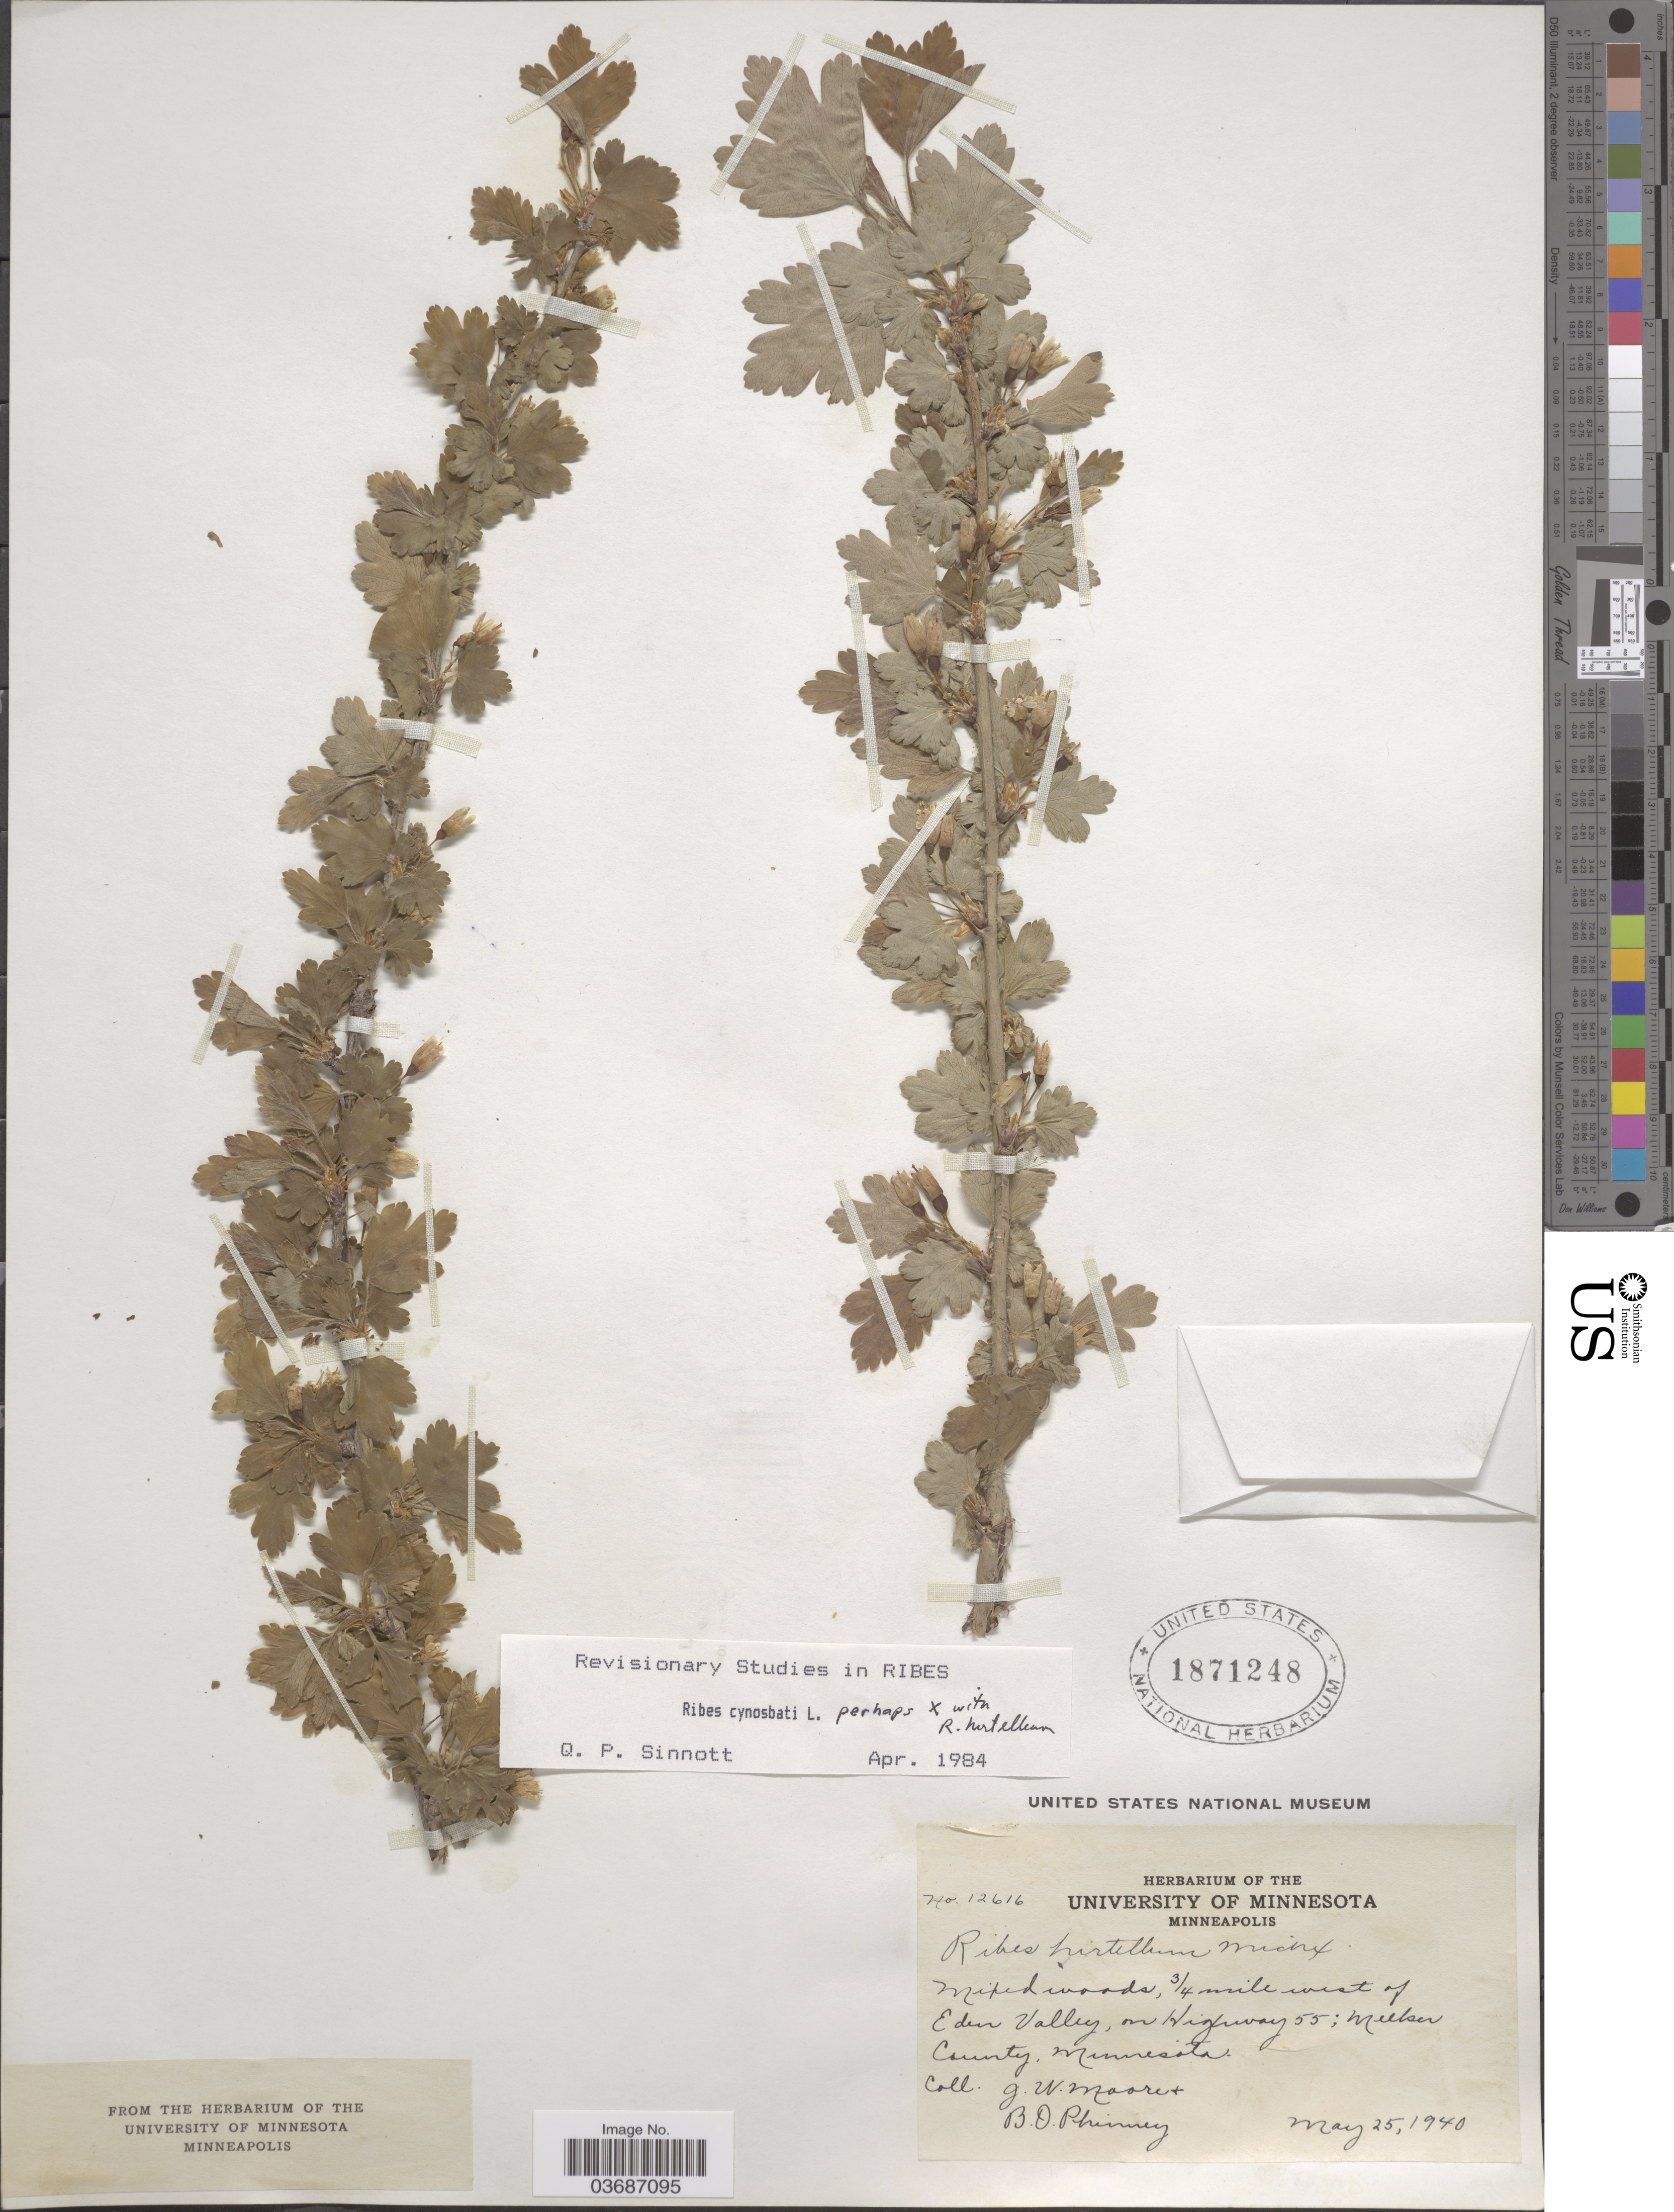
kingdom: Plantae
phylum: Tracheophyta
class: Magnoliopsida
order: Saxifragales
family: Grossulariaceae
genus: Ribes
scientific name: Ribes cynosbati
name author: L.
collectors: J. Moore & B. Phinney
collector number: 12616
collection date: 1940-05-25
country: United States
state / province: Minnesota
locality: Mixed woods, ¾ mile west of Eden Valley, on Highway 55; Meeker County.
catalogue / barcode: US 1871248